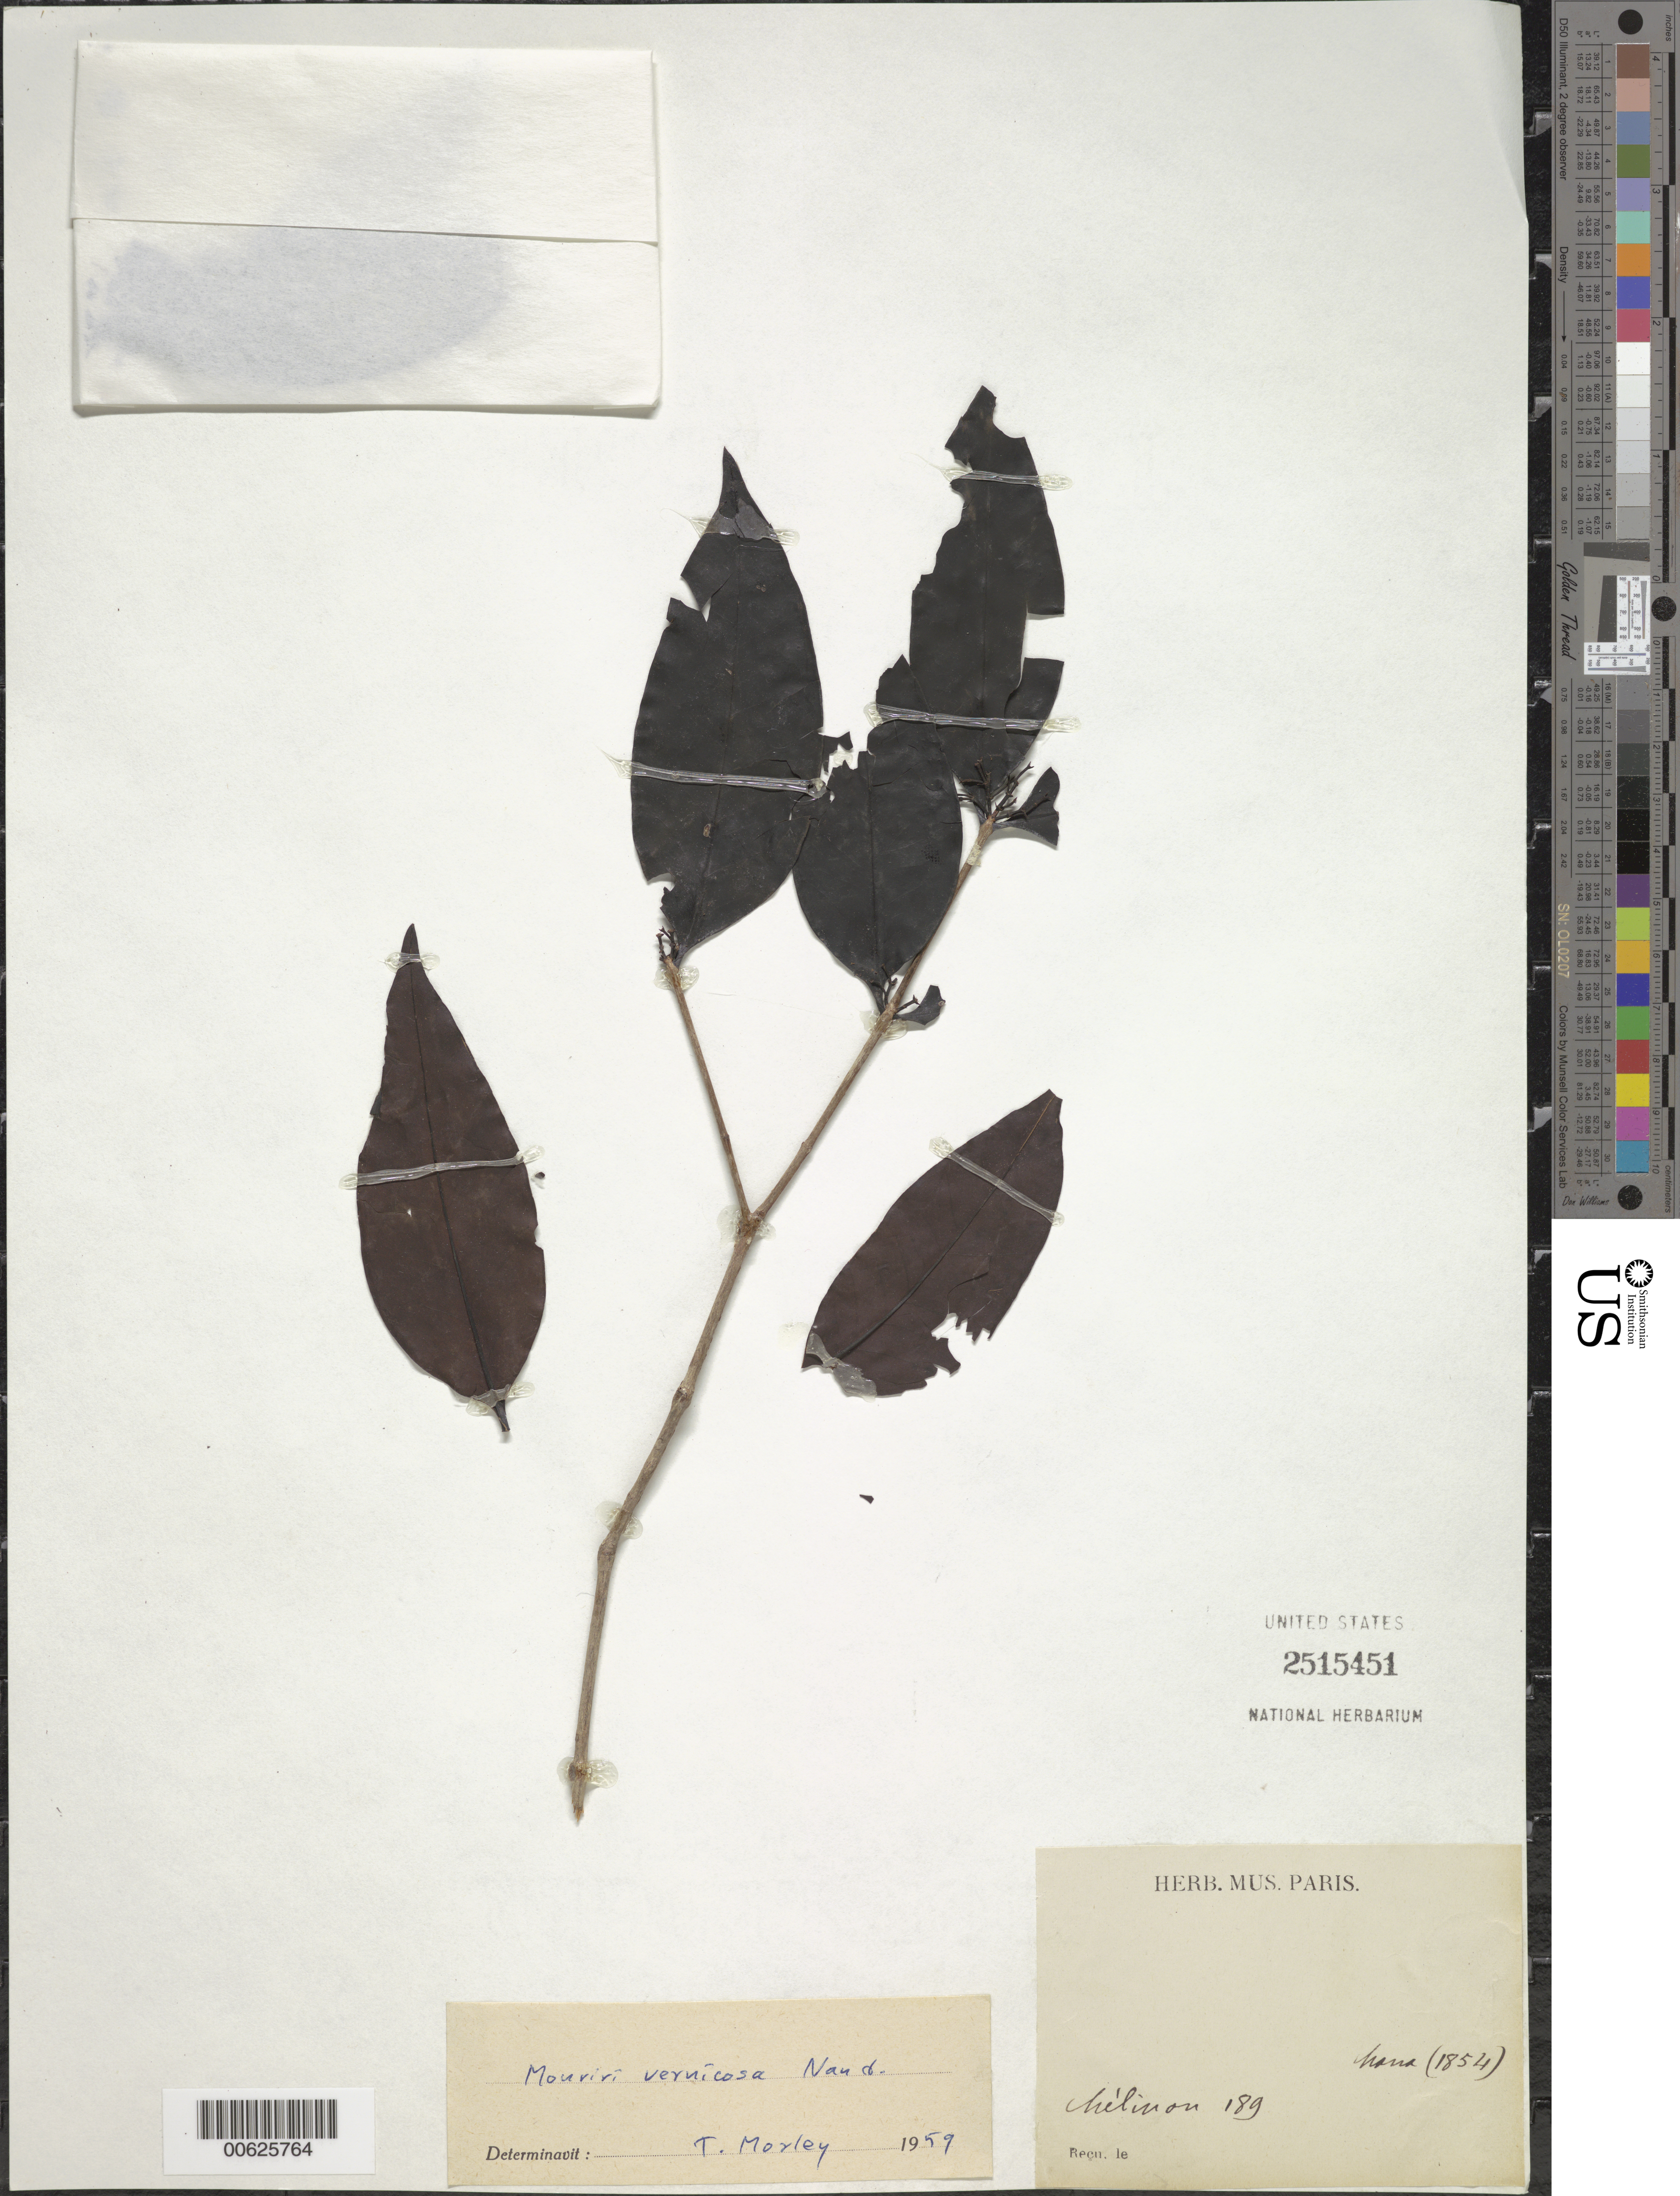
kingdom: Plantae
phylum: Tracheophyta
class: Magnoliopsida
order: Myrtales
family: Melastomataceae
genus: Mouriri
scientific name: Mouriri vernicosa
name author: Naudin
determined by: Morley, T.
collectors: E. Mélinon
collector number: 189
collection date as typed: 1854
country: French Guiana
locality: Mana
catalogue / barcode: US 2515451